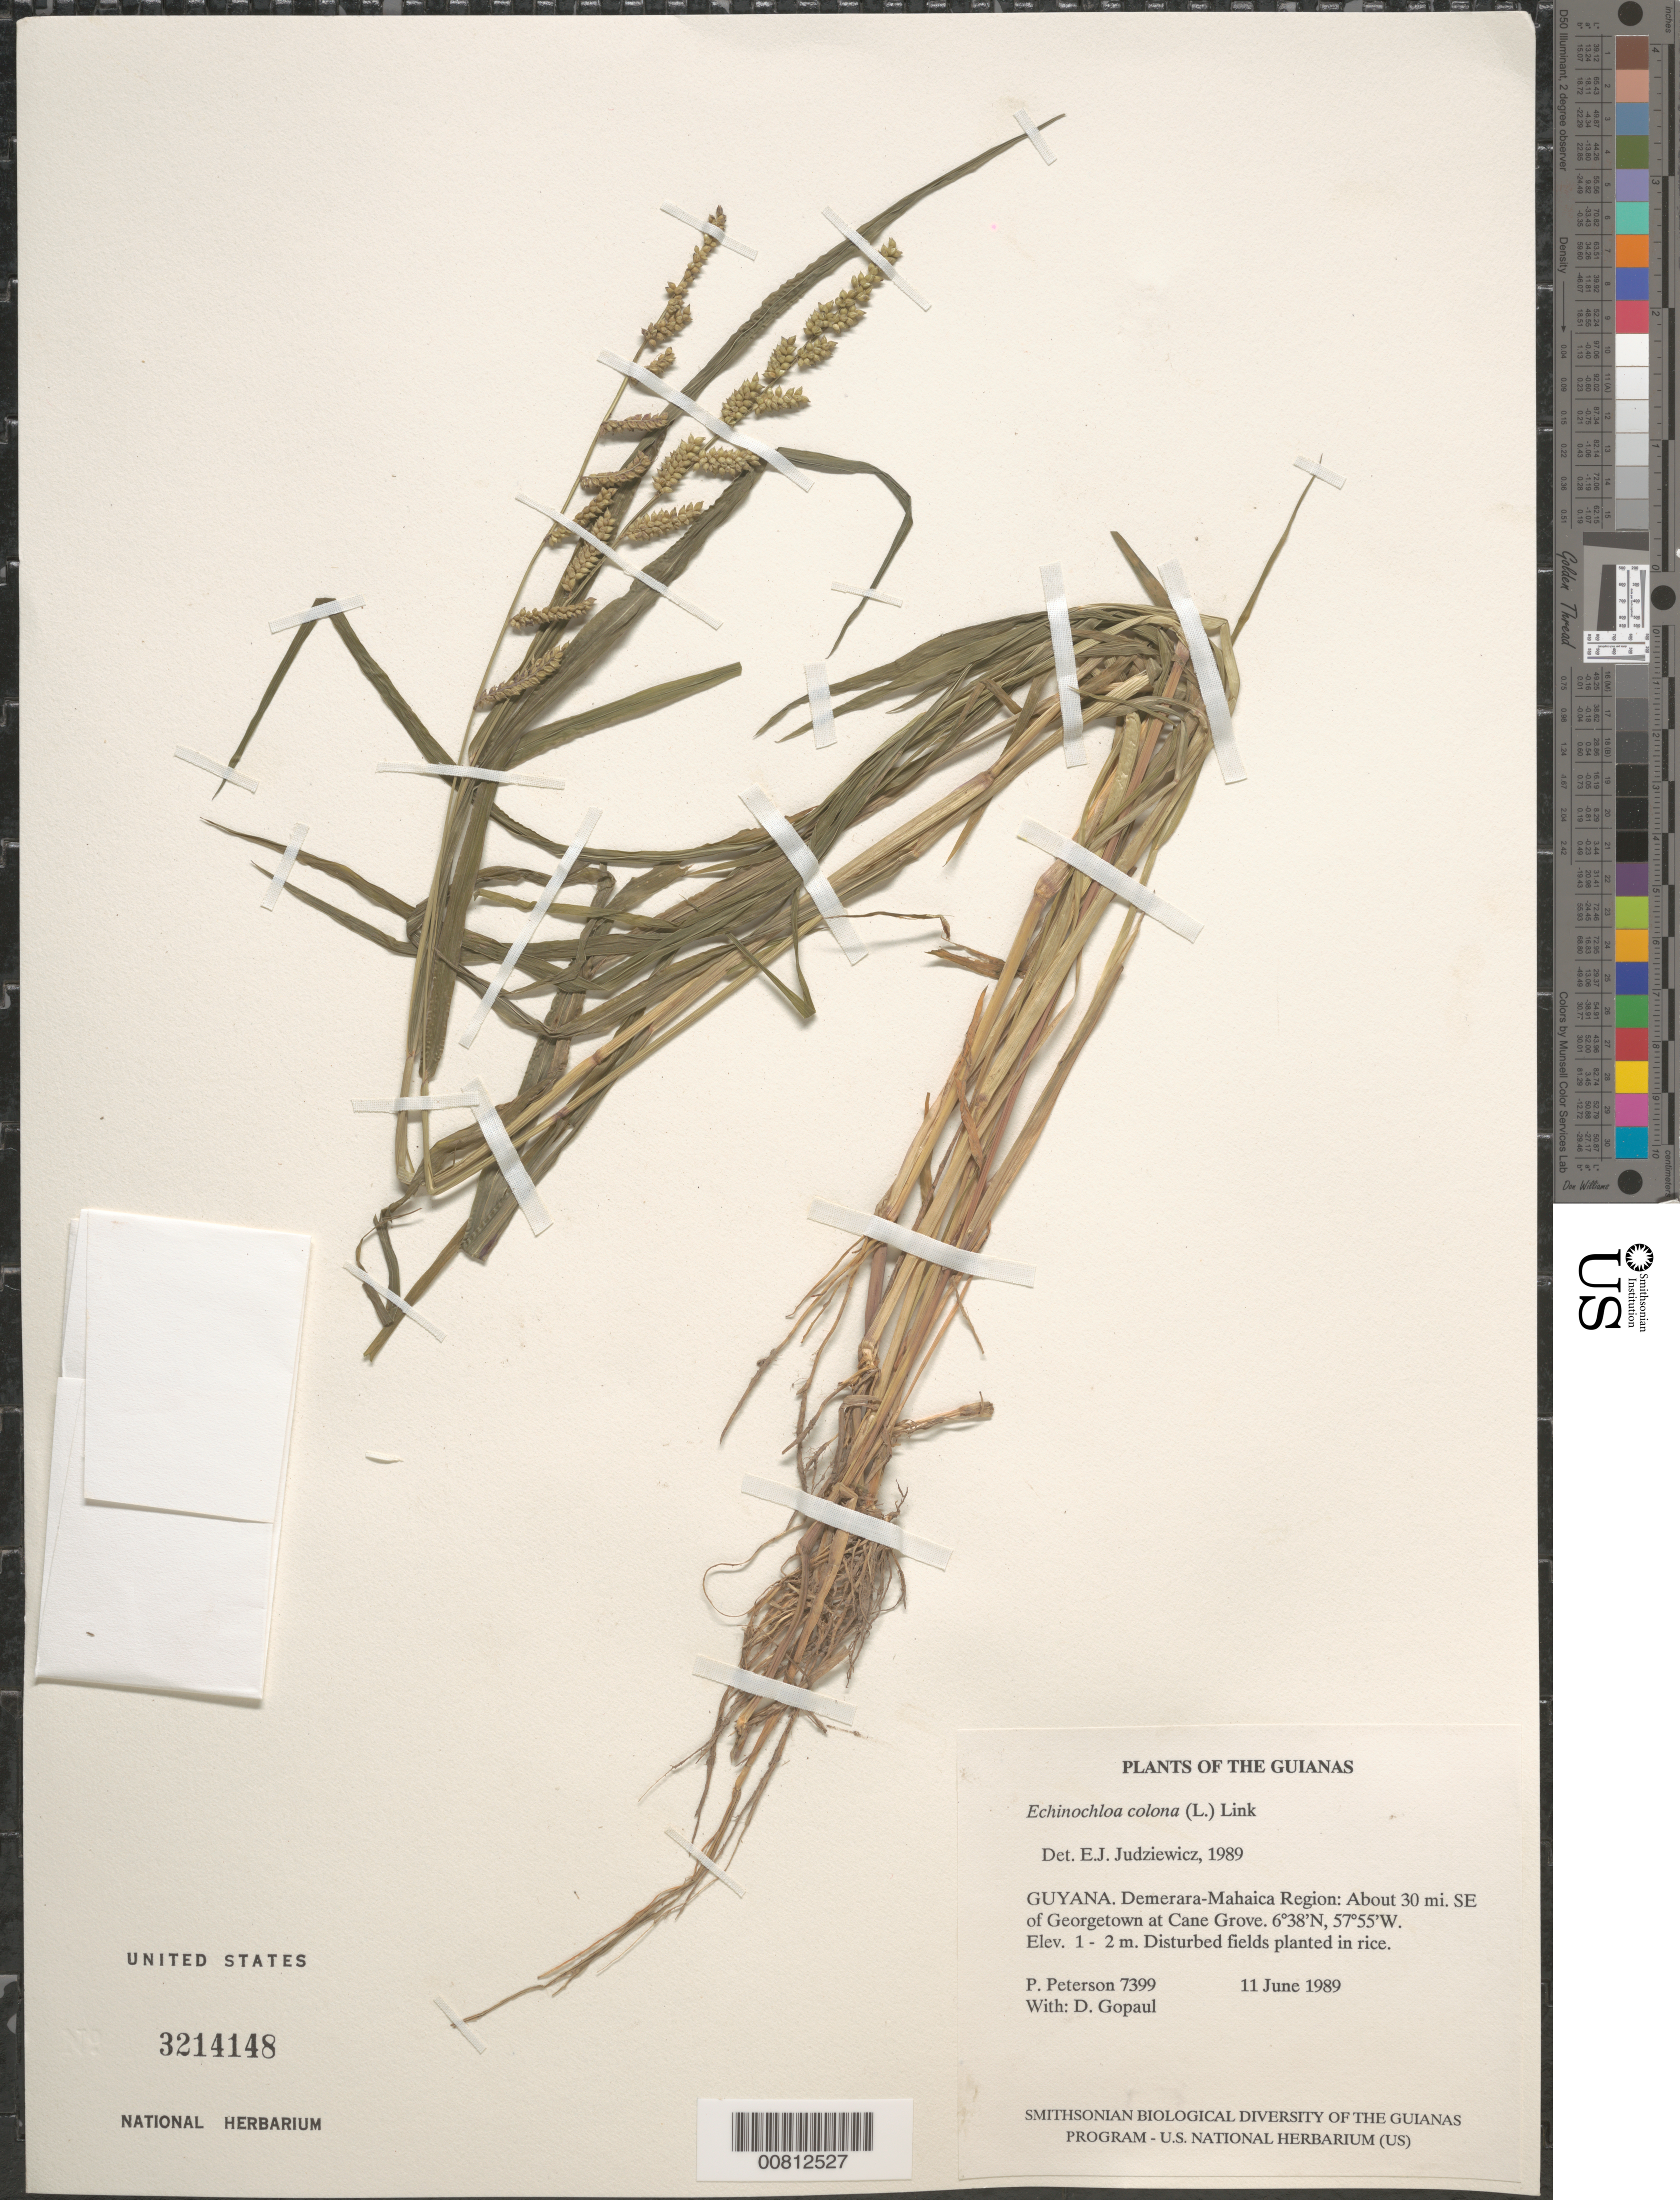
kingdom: Plantae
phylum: Tracheophyta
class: Liliopsida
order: Poales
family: Poaceae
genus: Echinochloa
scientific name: Echinochloa colona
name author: (L.) Link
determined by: Judziewicz, E. J.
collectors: P. M. Peterson & D. Gopaul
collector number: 7399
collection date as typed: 11 June 1989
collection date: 1989-06-11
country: Guyana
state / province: Demerara-Mahaica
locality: About 30 mi. SE of Georgetown at Cane Grove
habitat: Disturbed fields planted in rice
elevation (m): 1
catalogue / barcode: US 3214148